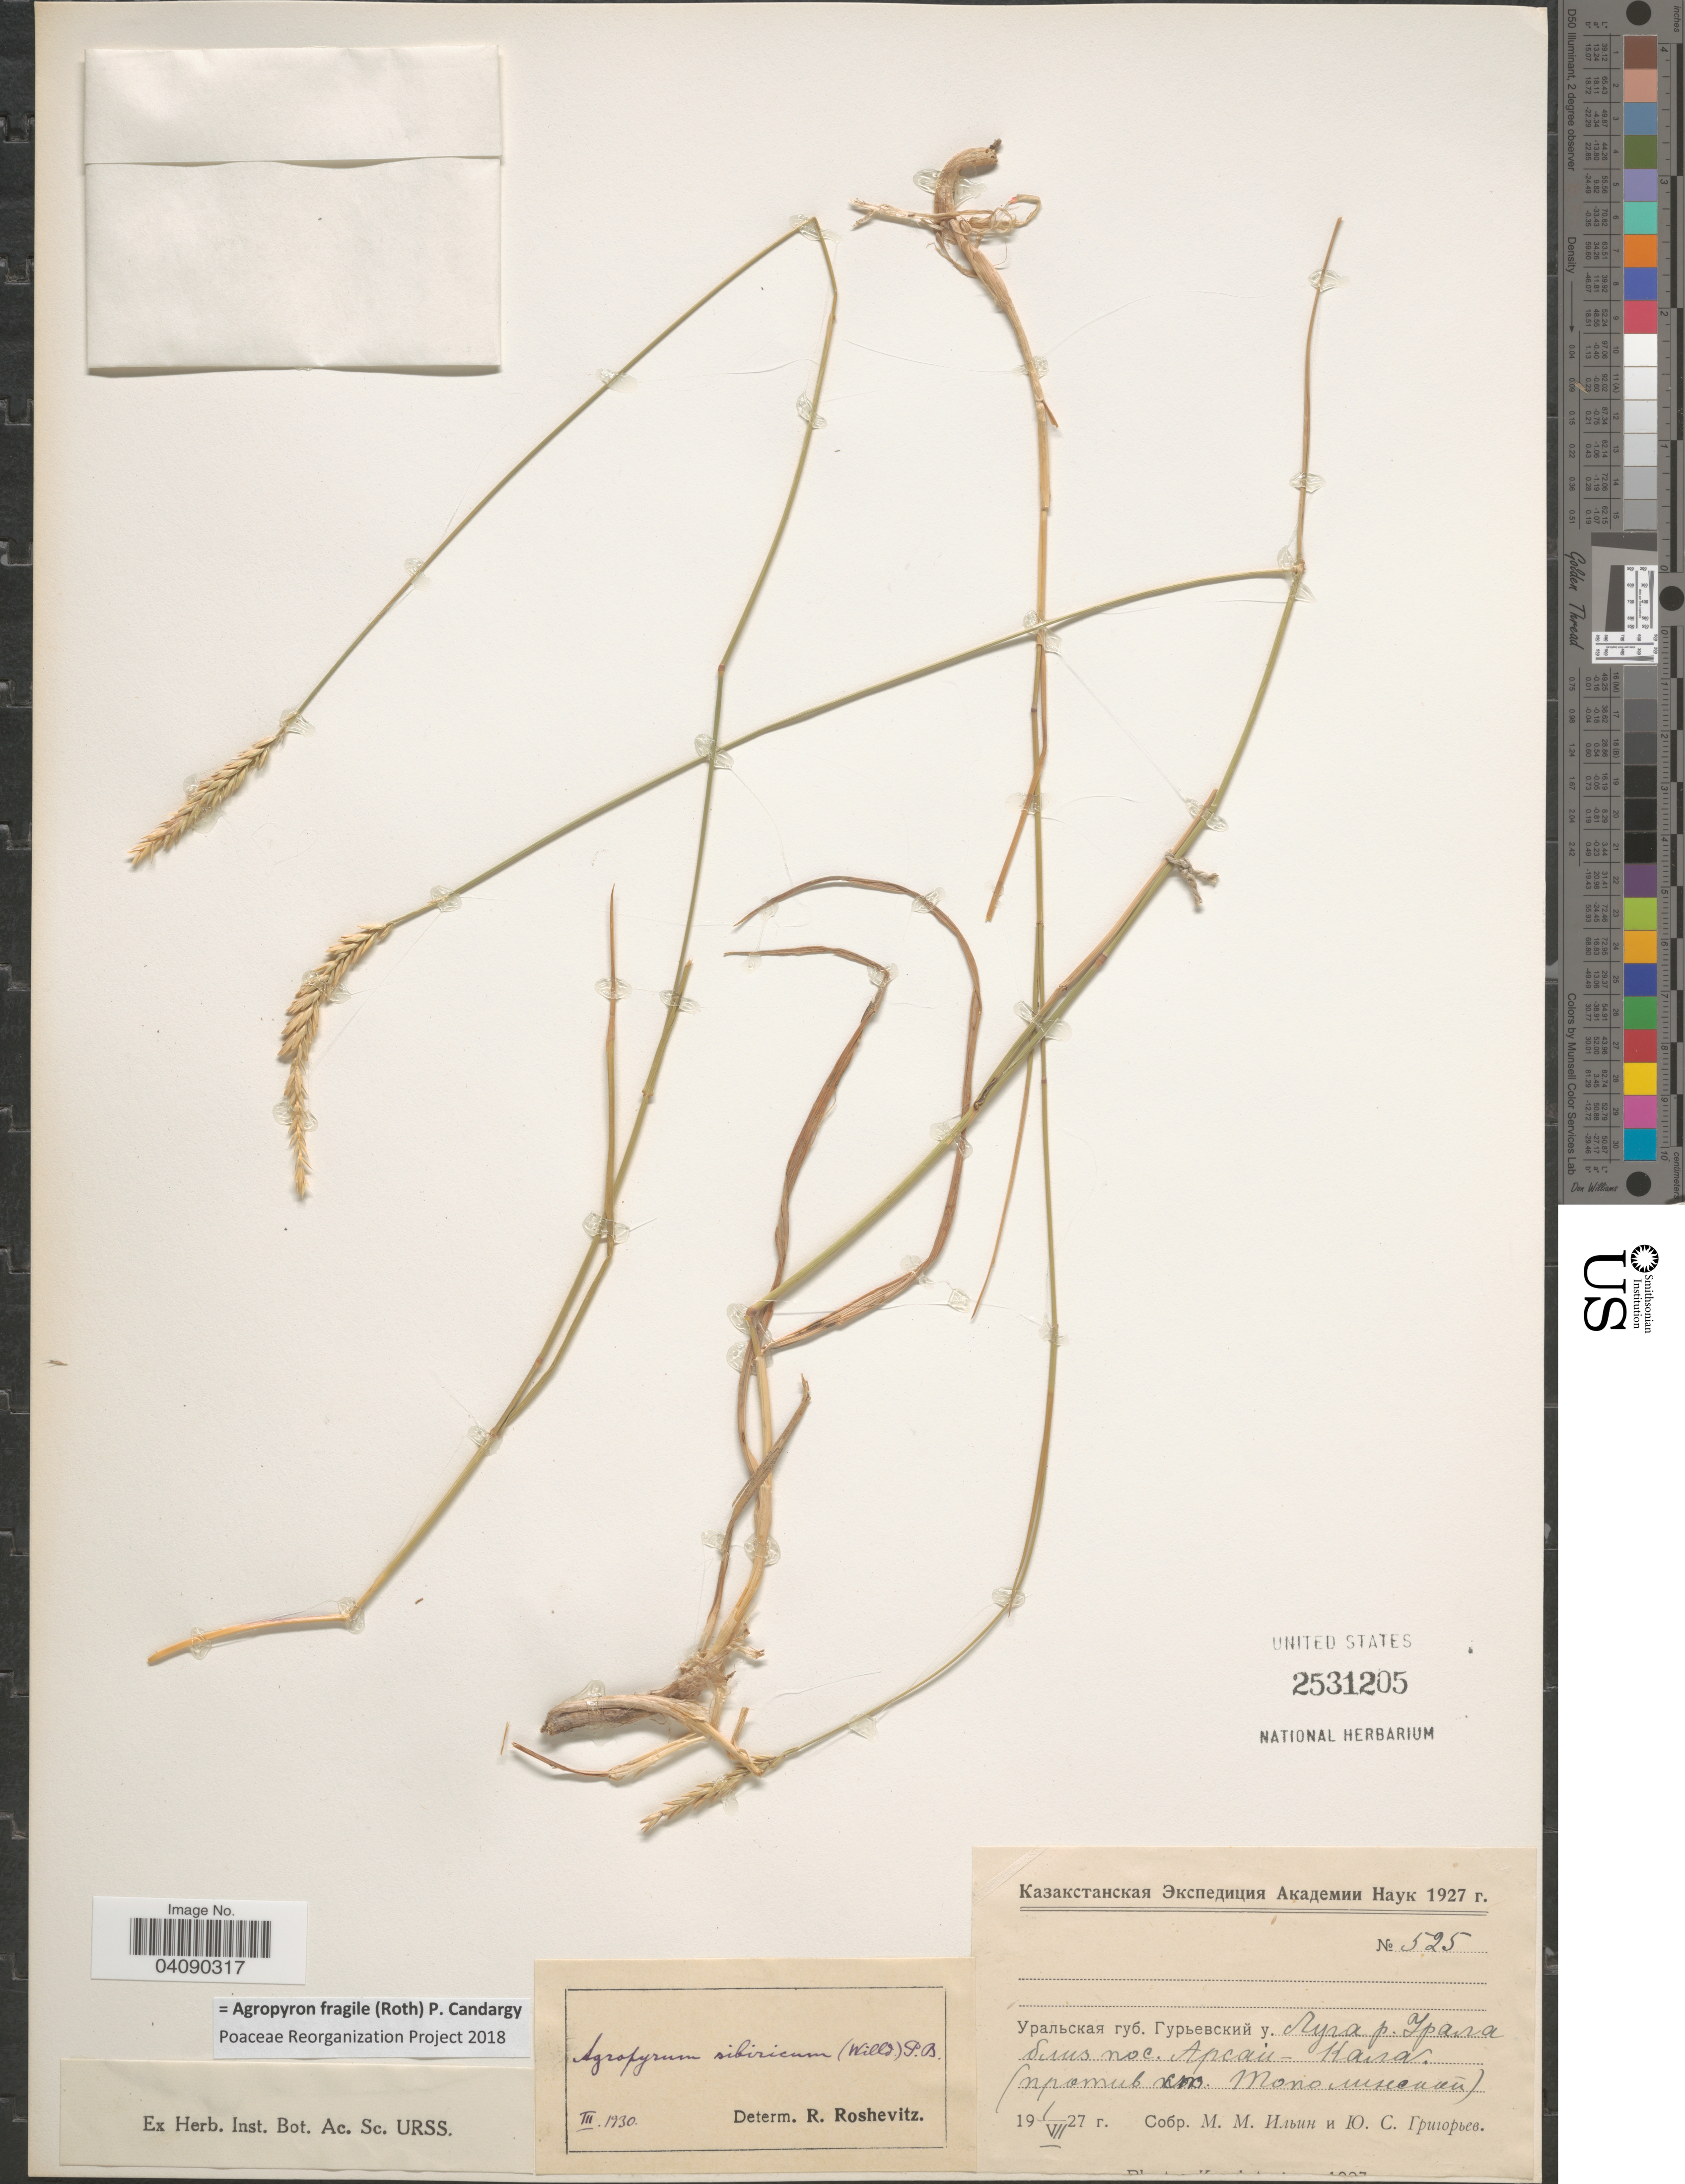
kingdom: Plantae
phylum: Tracheophyta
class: Liliopsida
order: Poales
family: Poaceae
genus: Agropyron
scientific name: Agropyron fragile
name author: (Roth) Candargy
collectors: M. Ilin & U. Grigorev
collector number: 525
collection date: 1927-07-01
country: Kazakhstan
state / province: Atyrau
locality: River Ural, near village Arsay-Kala, opposite of village Topolinskiy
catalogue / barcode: US 2531205